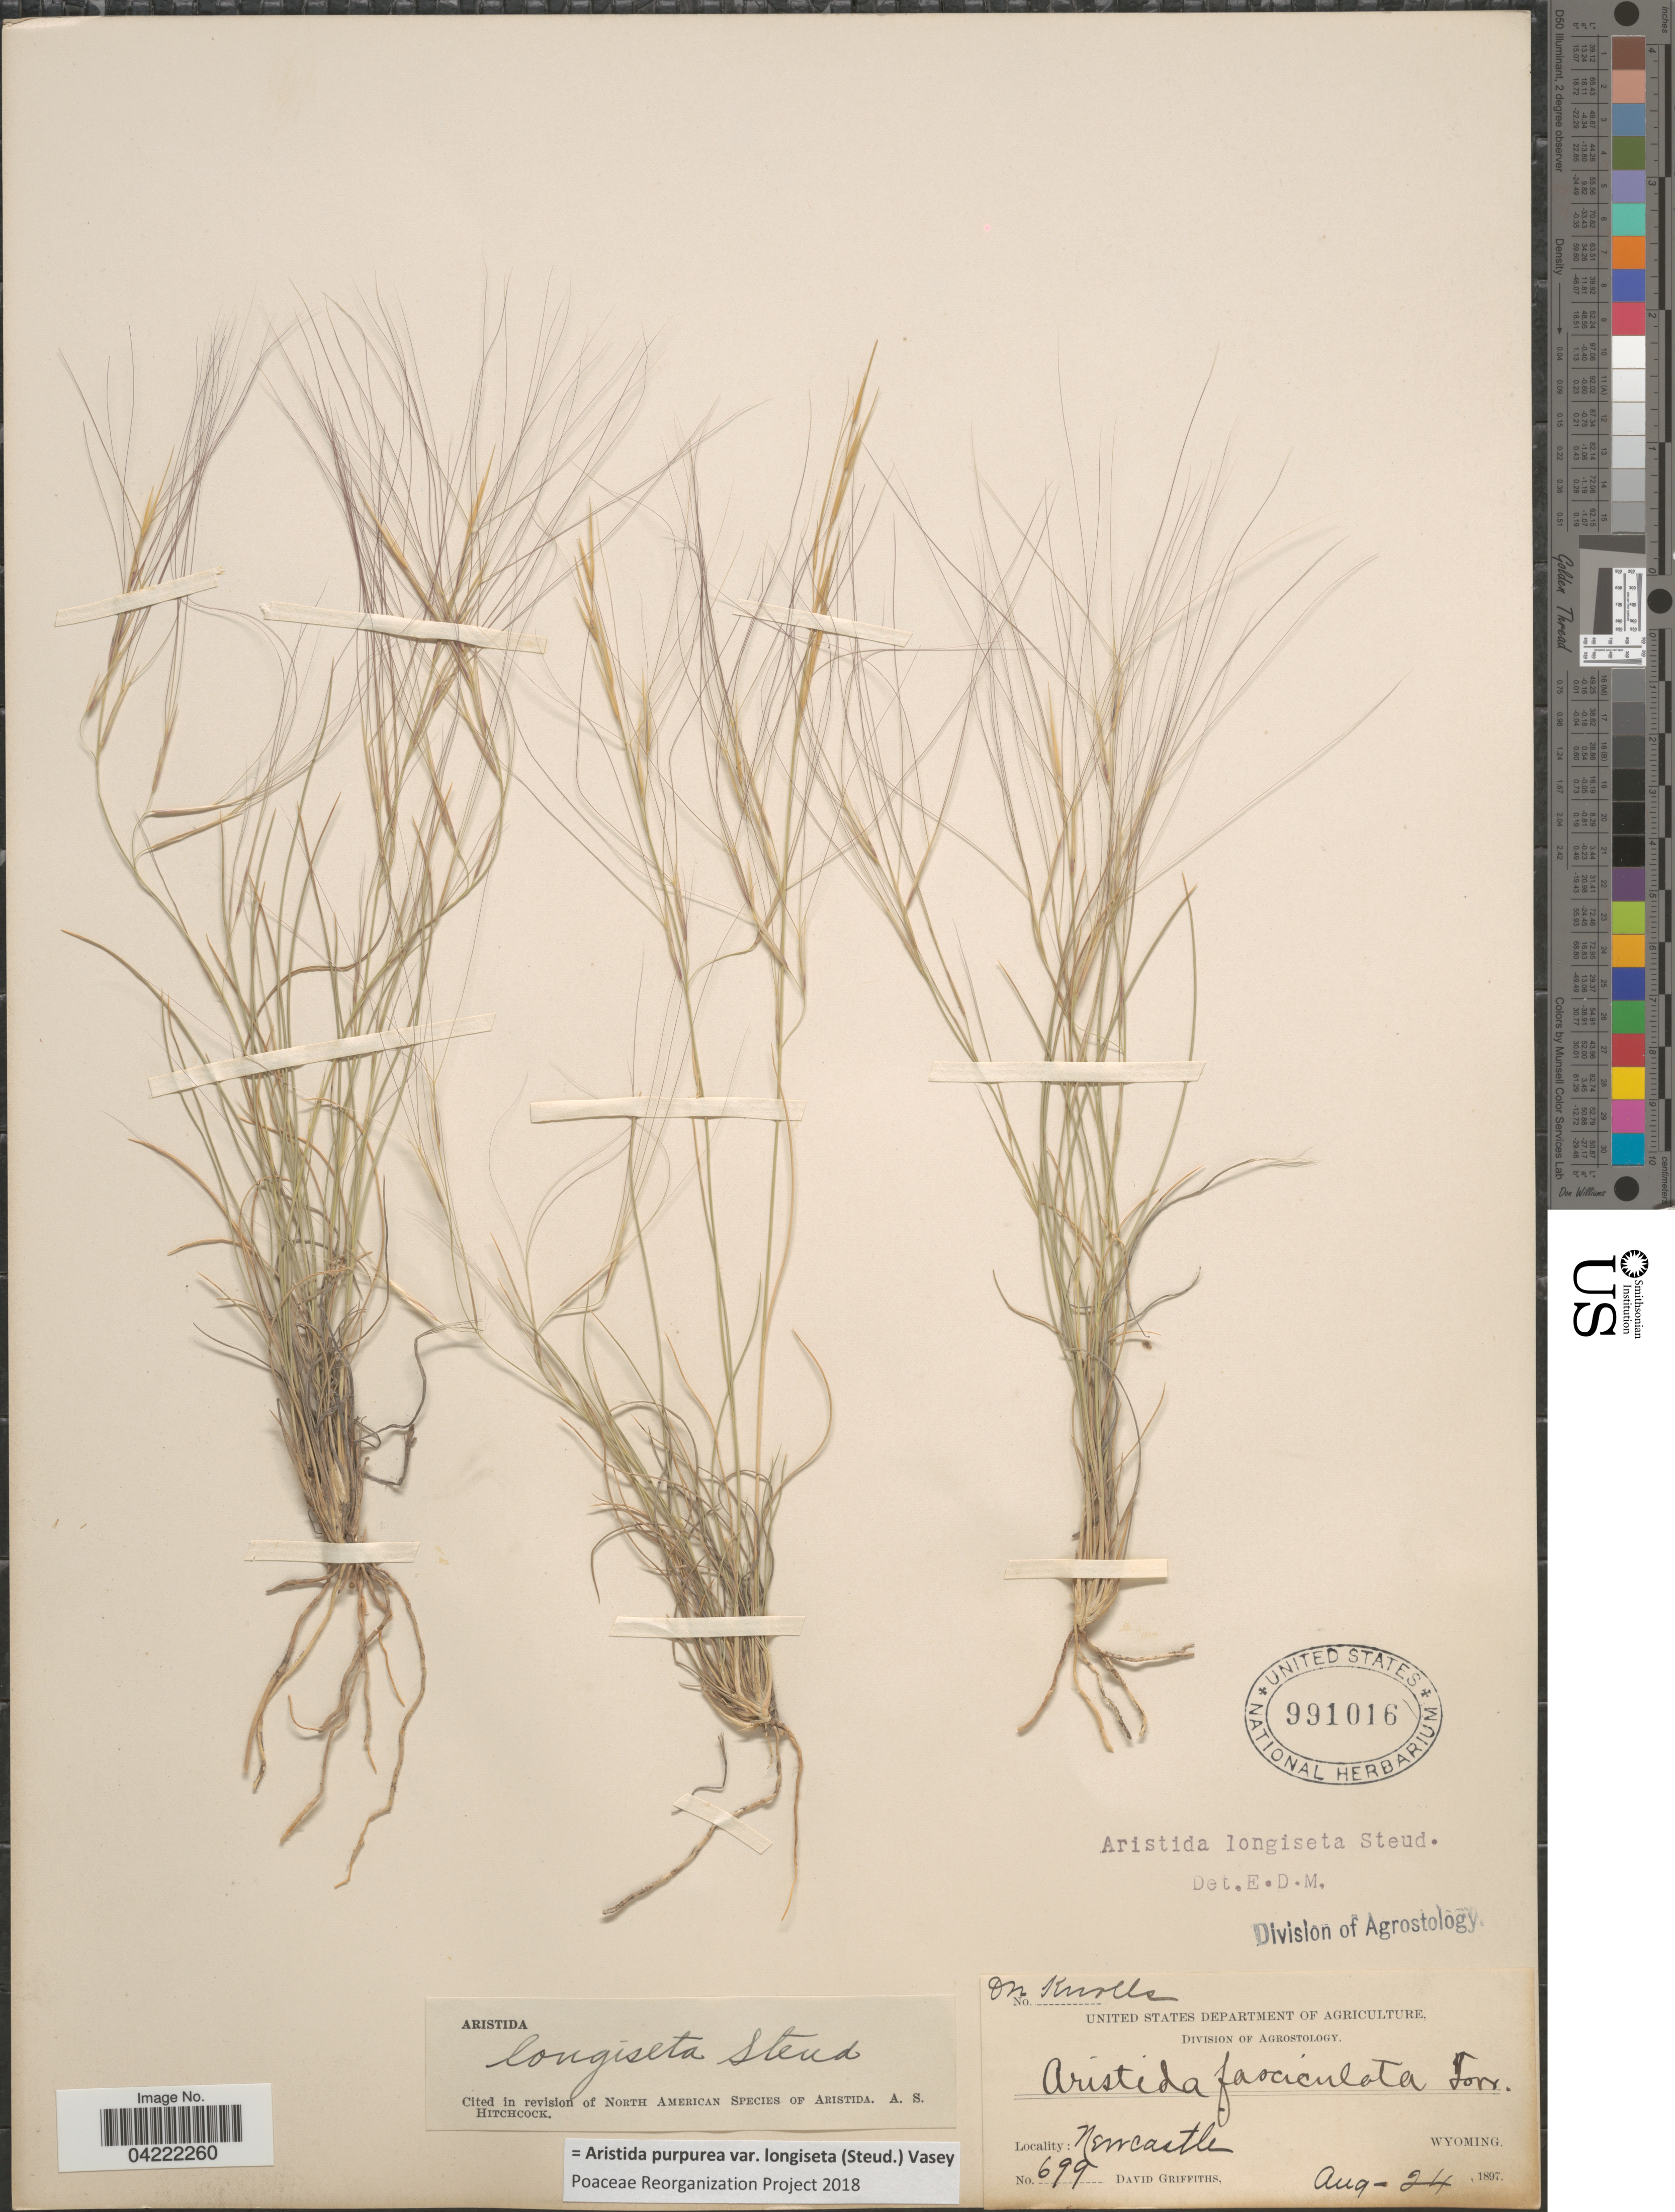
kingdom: Plantae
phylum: Tracheophyta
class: Liliopsida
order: Poales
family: Poaceae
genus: Aristida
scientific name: Aristida purpurea var. longiseta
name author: (Steud.) Vasey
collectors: D. Griffiths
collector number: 699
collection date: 1897-08-24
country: United States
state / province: Wyoming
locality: New Castle.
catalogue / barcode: US 991016